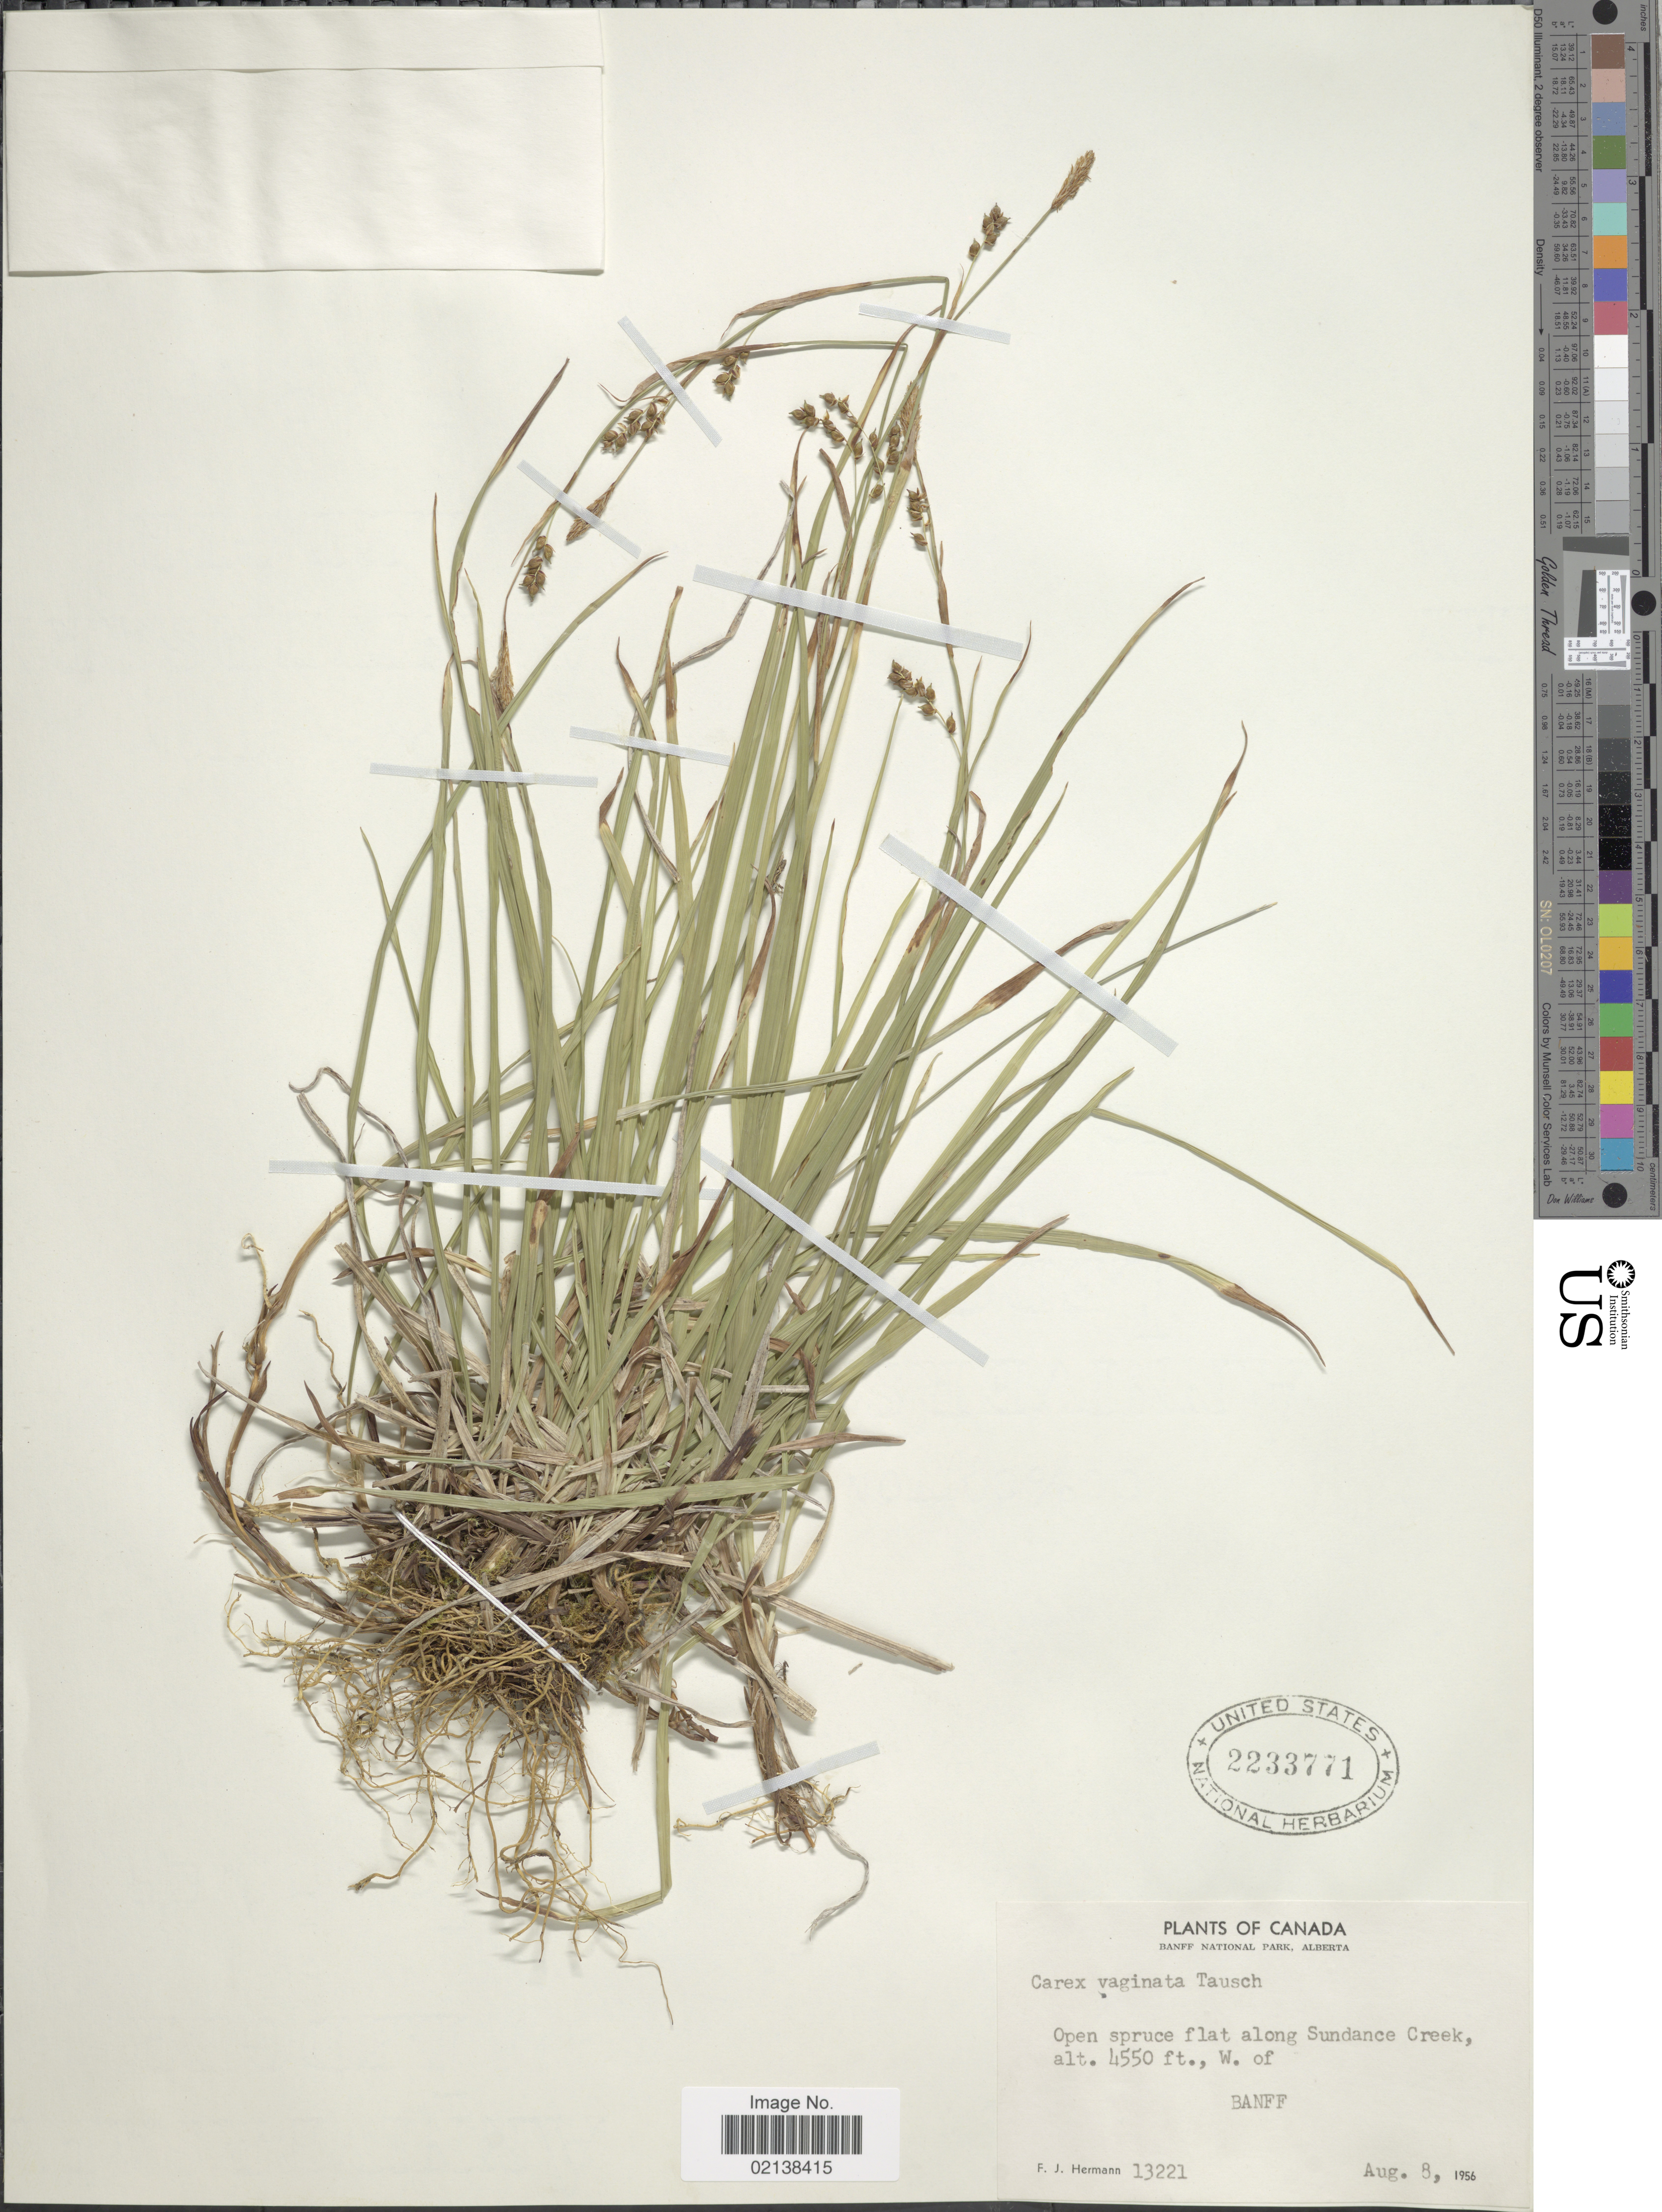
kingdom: Plantae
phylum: Tracheophyta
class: Liliopsida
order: Poales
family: Cyperaceae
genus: Carex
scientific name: Carex vaginata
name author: Tausch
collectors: F. J. Hermann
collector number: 13221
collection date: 1956-08-08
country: Canada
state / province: Alberta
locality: Banff National Park, open spruce flat along Sundace Creek, W. of Banff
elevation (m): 1387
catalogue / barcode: US 2233771